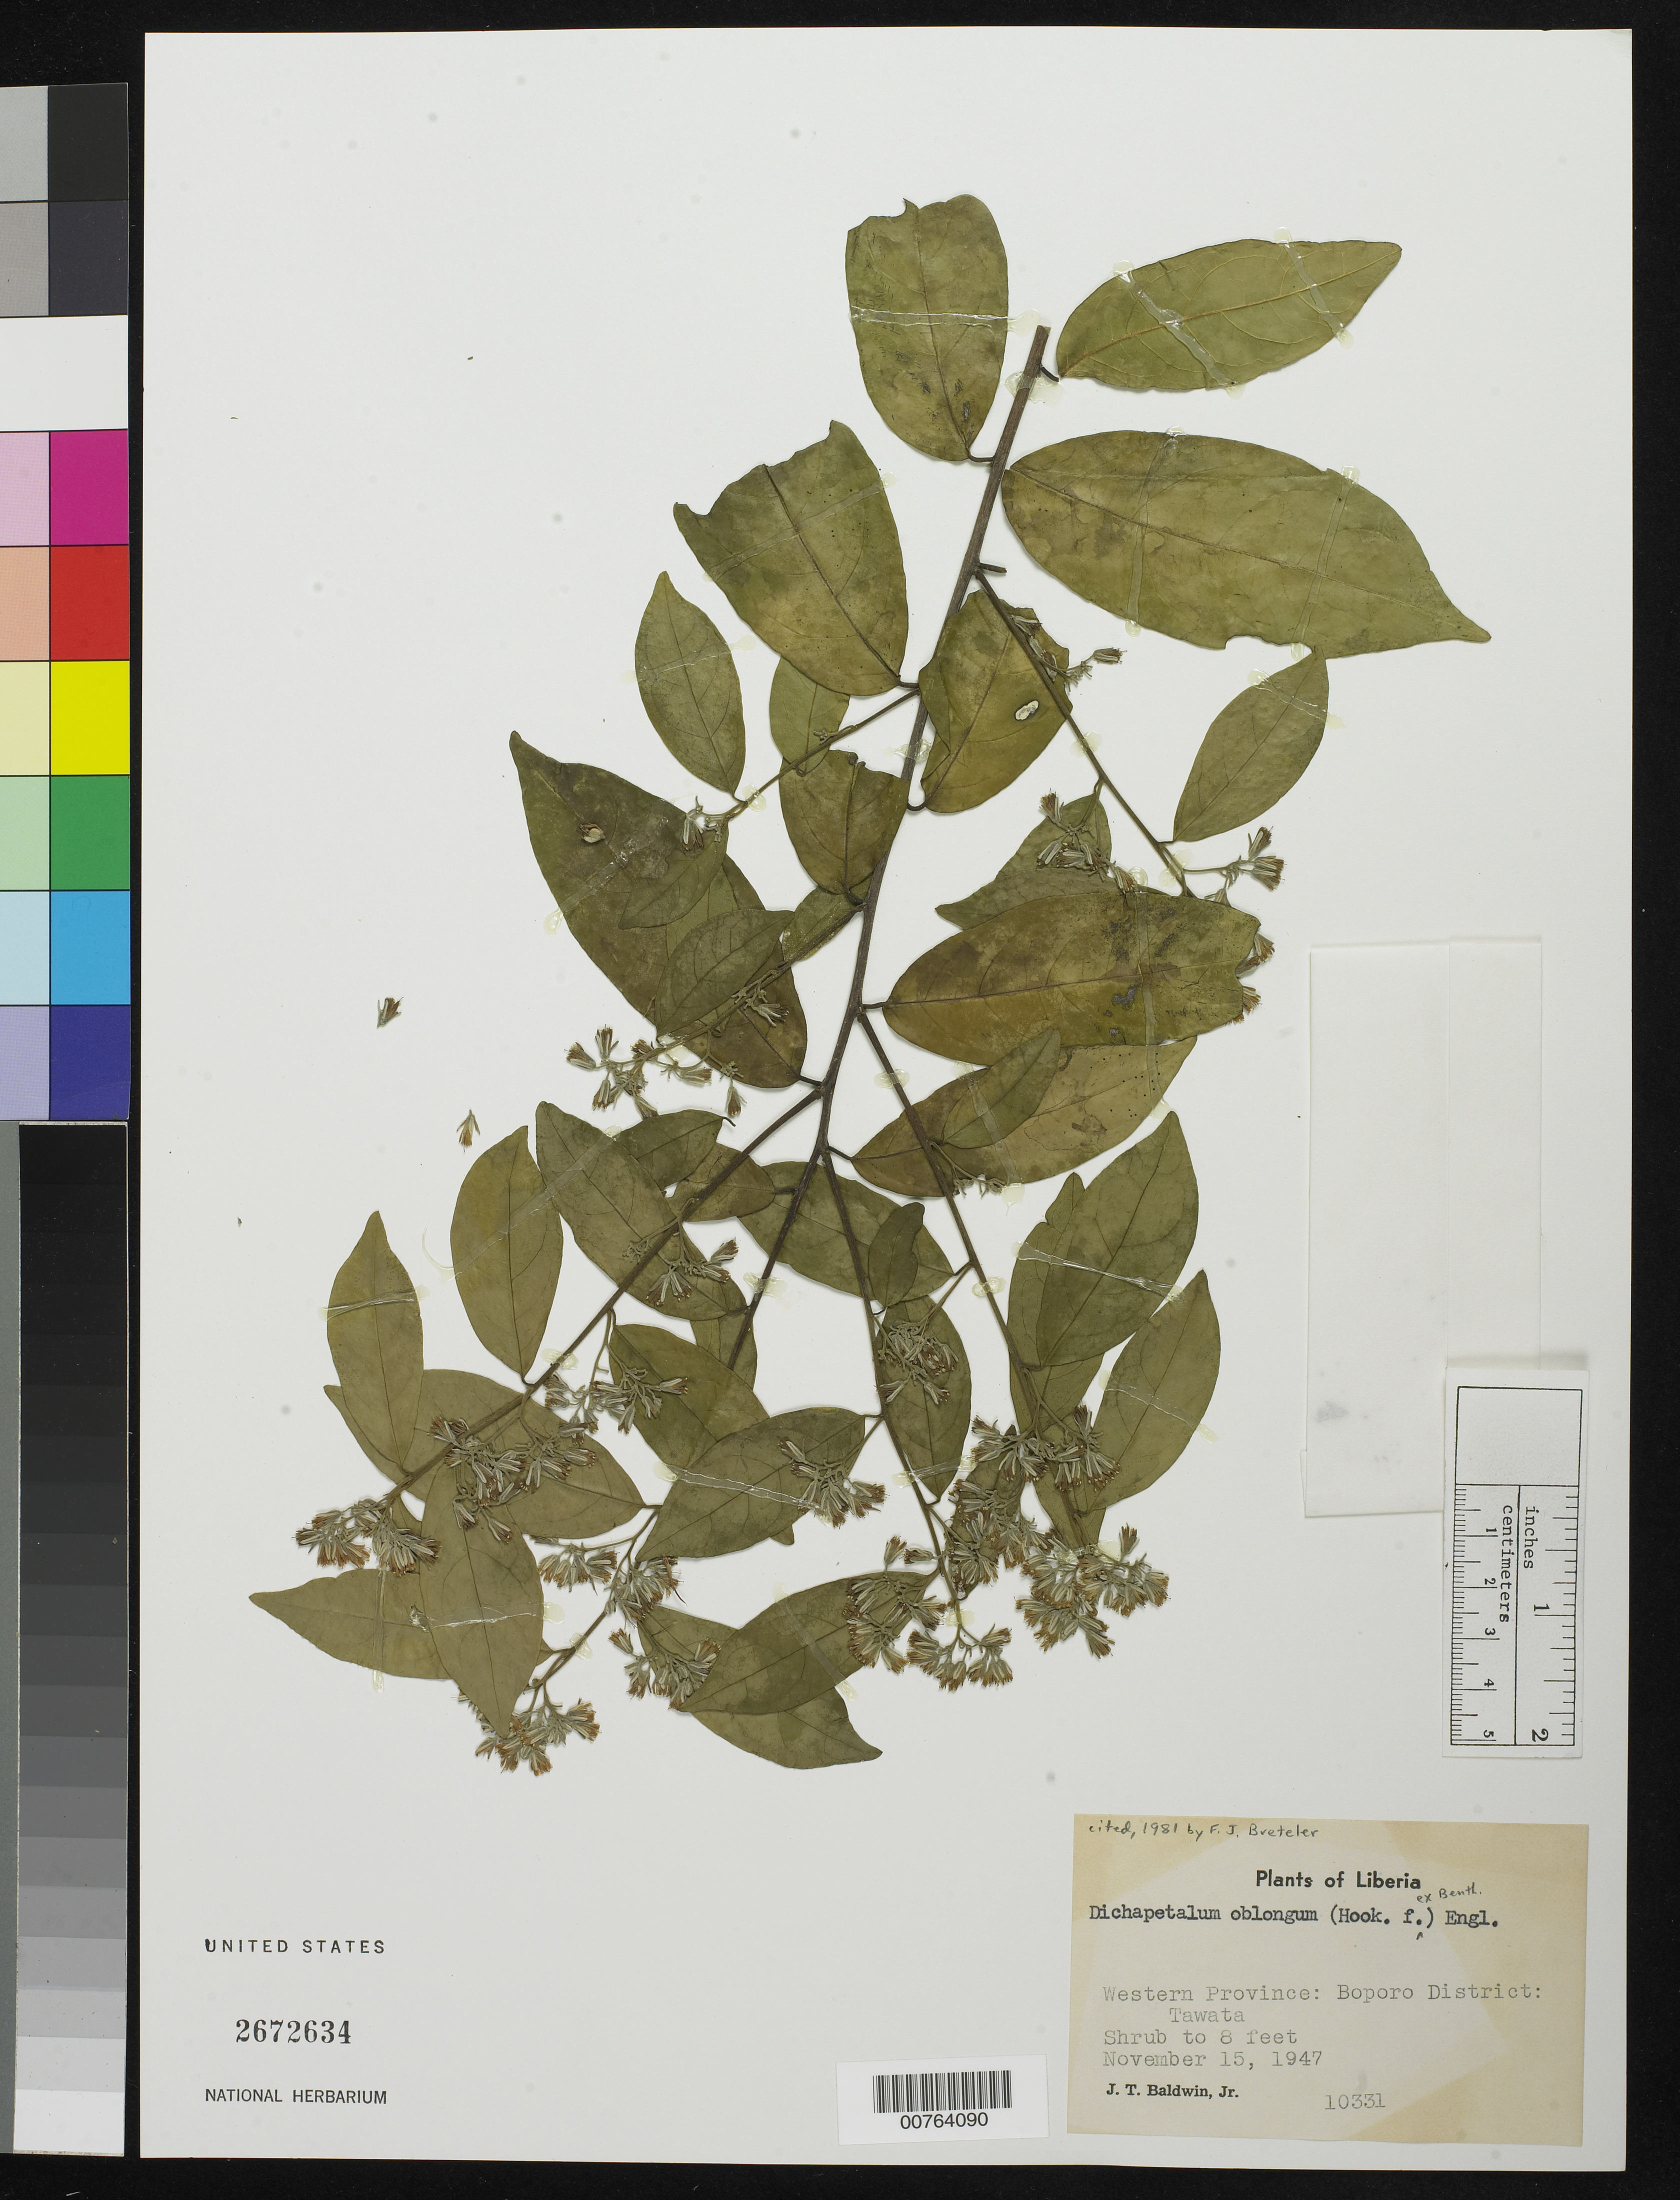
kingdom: Plantae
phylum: Tracheophyta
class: Magnoliopsida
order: Malpighiales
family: Dichapetalaceae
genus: Dichapetalum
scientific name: Dichapetalum oblongum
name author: (Hook. f.) Engl.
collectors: J. T. Baldwin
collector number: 10331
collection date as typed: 15 Nov 1947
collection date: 1947-11-15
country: Liberia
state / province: Gbarpolu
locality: Western Province: Boporo District, Tawata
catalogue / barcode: US 2672634